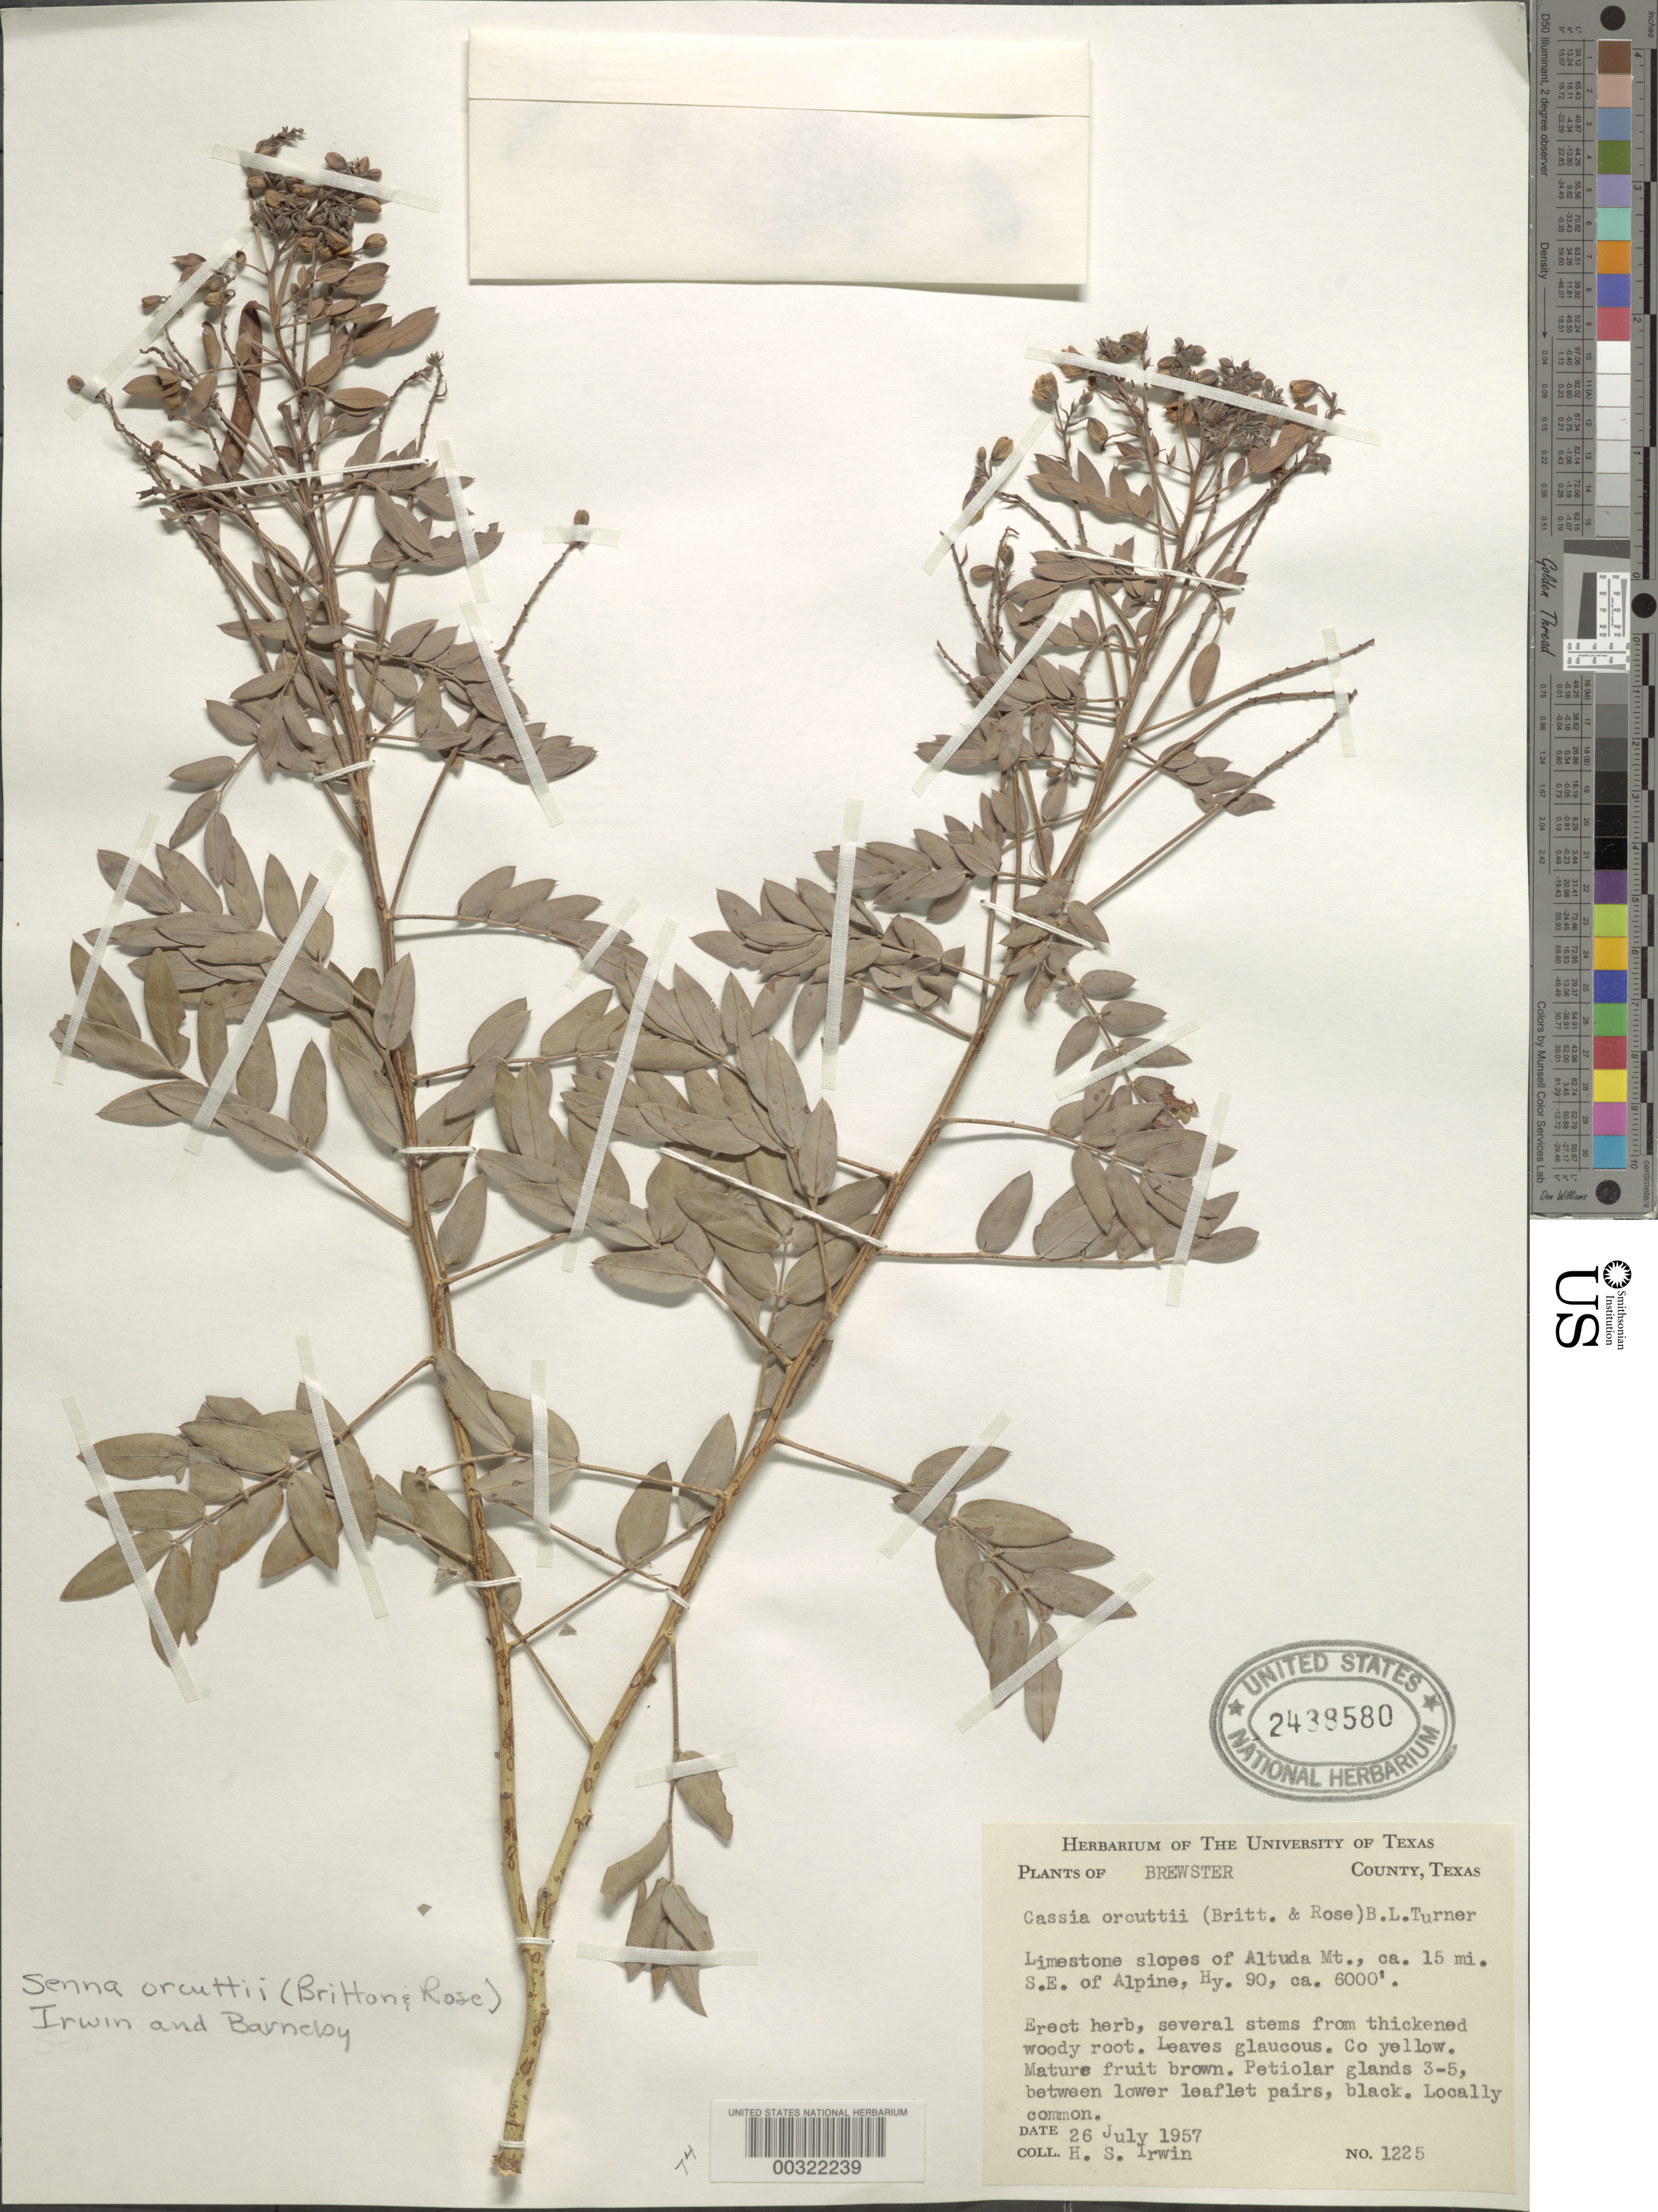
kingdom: Plantae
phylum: Tracheophyta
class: Magnoliopsida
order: Fabales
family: Fabaceae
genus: Senna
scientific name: Senna orcuttii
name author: (Britton & Rose) H.S. Irwin & Barneby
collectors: H. Irwin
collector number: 1225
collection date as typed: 26 Jul 1957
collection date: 1957-07-26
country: United States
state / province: Texas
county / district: Brewster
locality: Altuda mt., ca 15 mi se of alpine, highway 90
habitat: Limestone slopes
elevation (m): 1829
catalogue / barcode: US 2438580